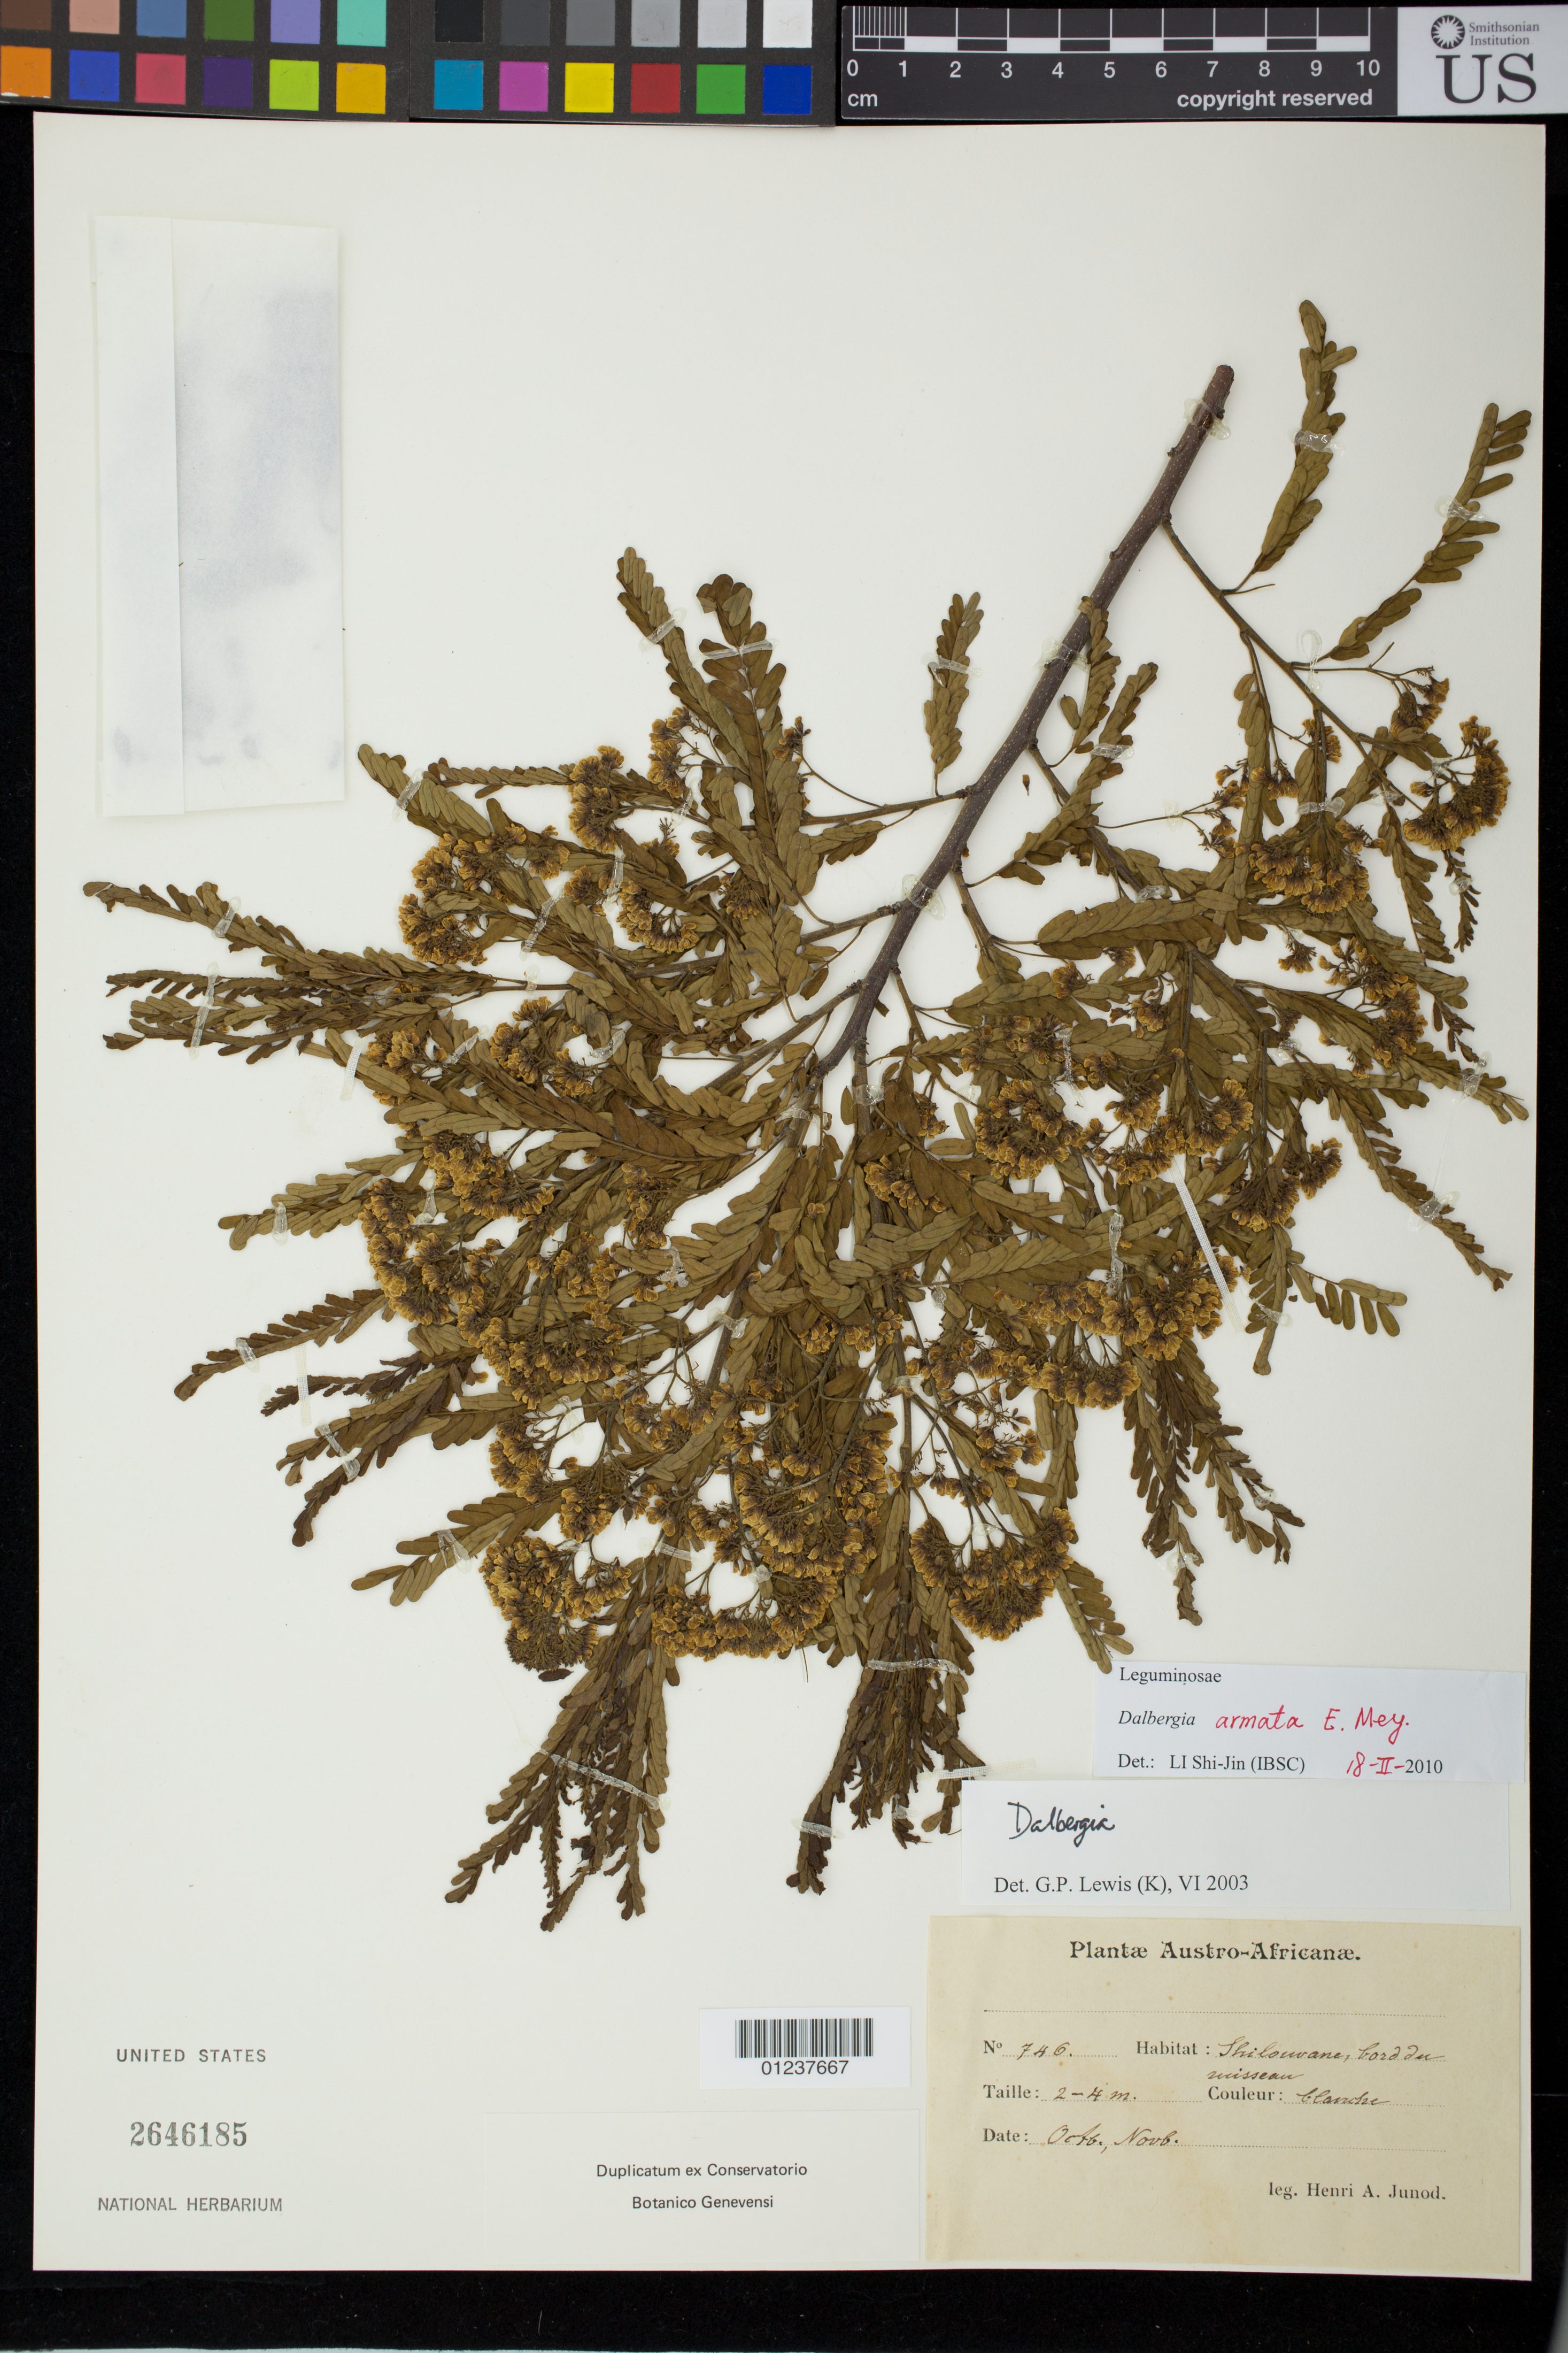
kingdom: Plantae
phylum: Tracheophyta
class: Magnoliopsida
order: Fabales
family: Fabaceae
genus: Dalbergia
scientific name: Dalbergia armata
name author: E. Mey.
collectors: H. Junod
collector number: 746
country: South Africa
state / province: Limpopo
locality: Shilouvane.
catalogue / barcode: US 2646185